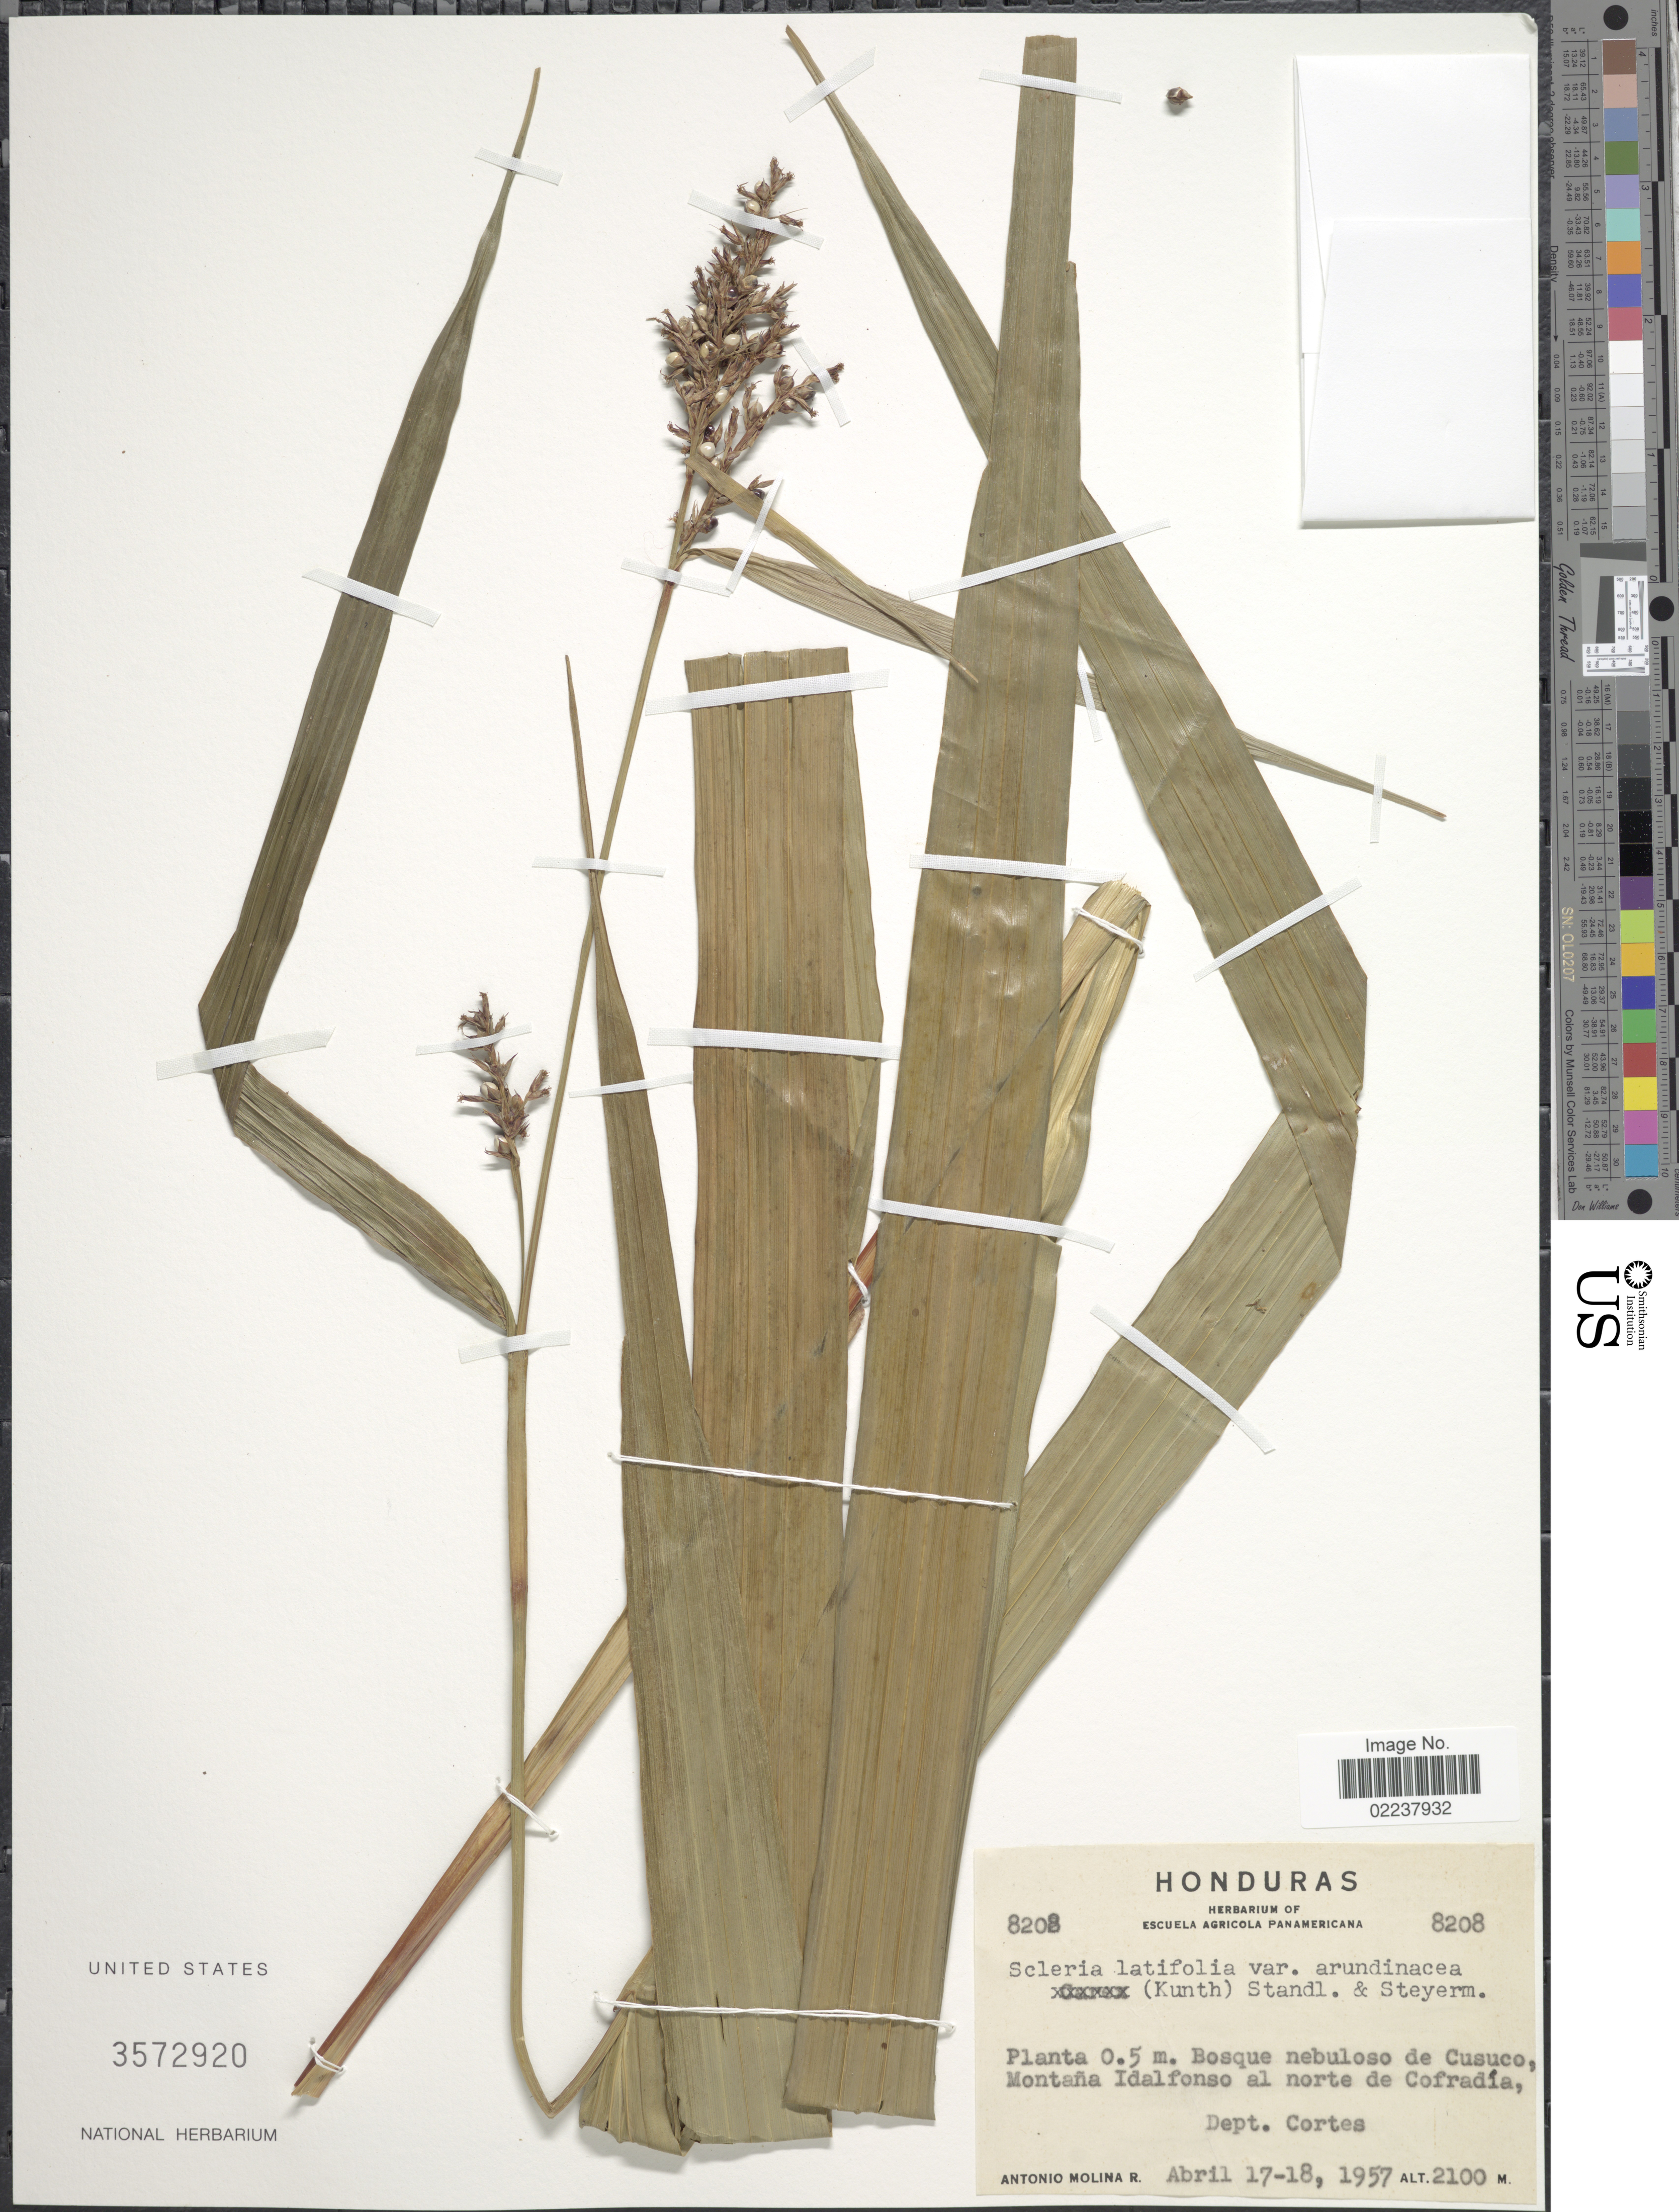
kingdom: Plantae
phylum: Tracheophyta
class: Liliopsida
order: Poales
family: Cyperaceae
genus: Scleria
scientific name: Scleria latifolia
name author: Sw.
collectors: A. Molina R.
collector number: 8208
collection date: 1957-04-17/1957-04-18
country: Honduras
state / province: Cortés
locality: Montana Idalfonso al norte de Cofraida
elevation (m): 2100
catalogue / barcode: US 3572920